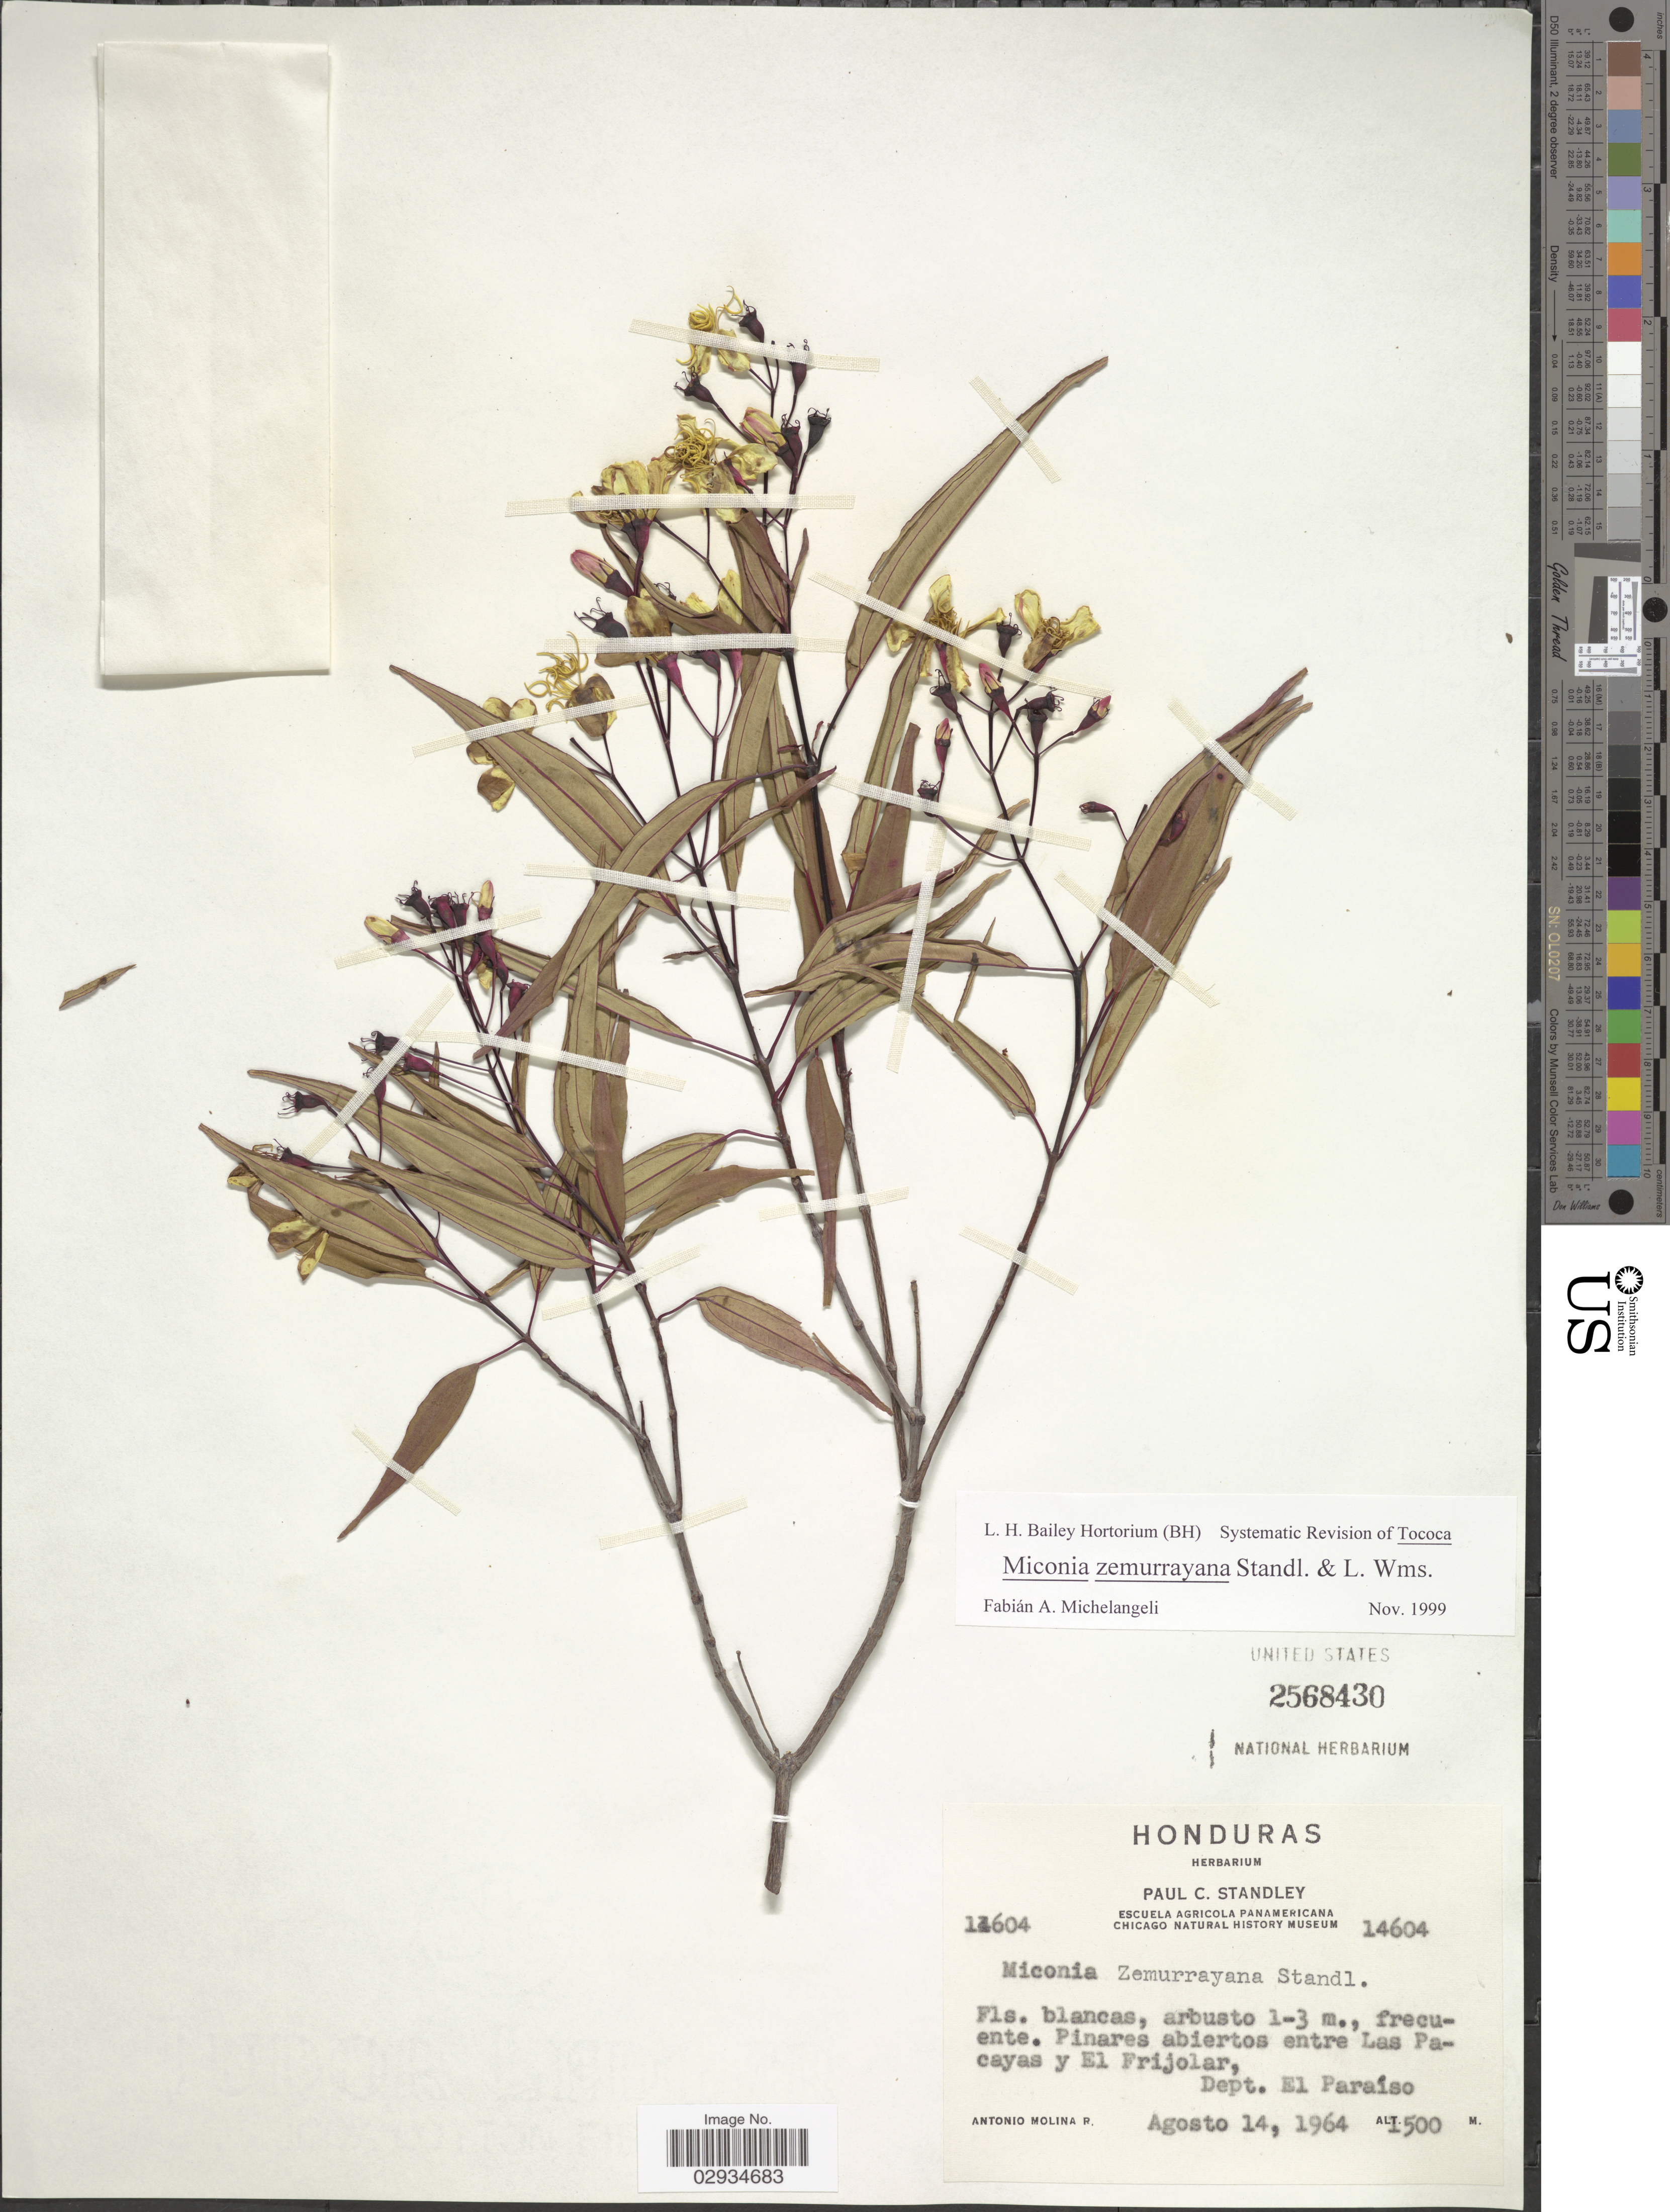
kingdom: Plantae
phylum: Tracheophyta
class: Magnoliopsida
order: Myrtales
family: Melastomataceae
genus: Miconia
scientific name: Miconia zemurrayana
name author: Standl. & L.O. Williams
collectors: A. Molina R.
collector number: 11604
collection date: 1964-08-14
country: Honduras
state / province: El Paraíso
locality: Pinares abiertos entre Las Pacayas y El Frijolar, Dept. El Paraíso.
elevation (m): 1500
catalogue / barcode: US 2568430